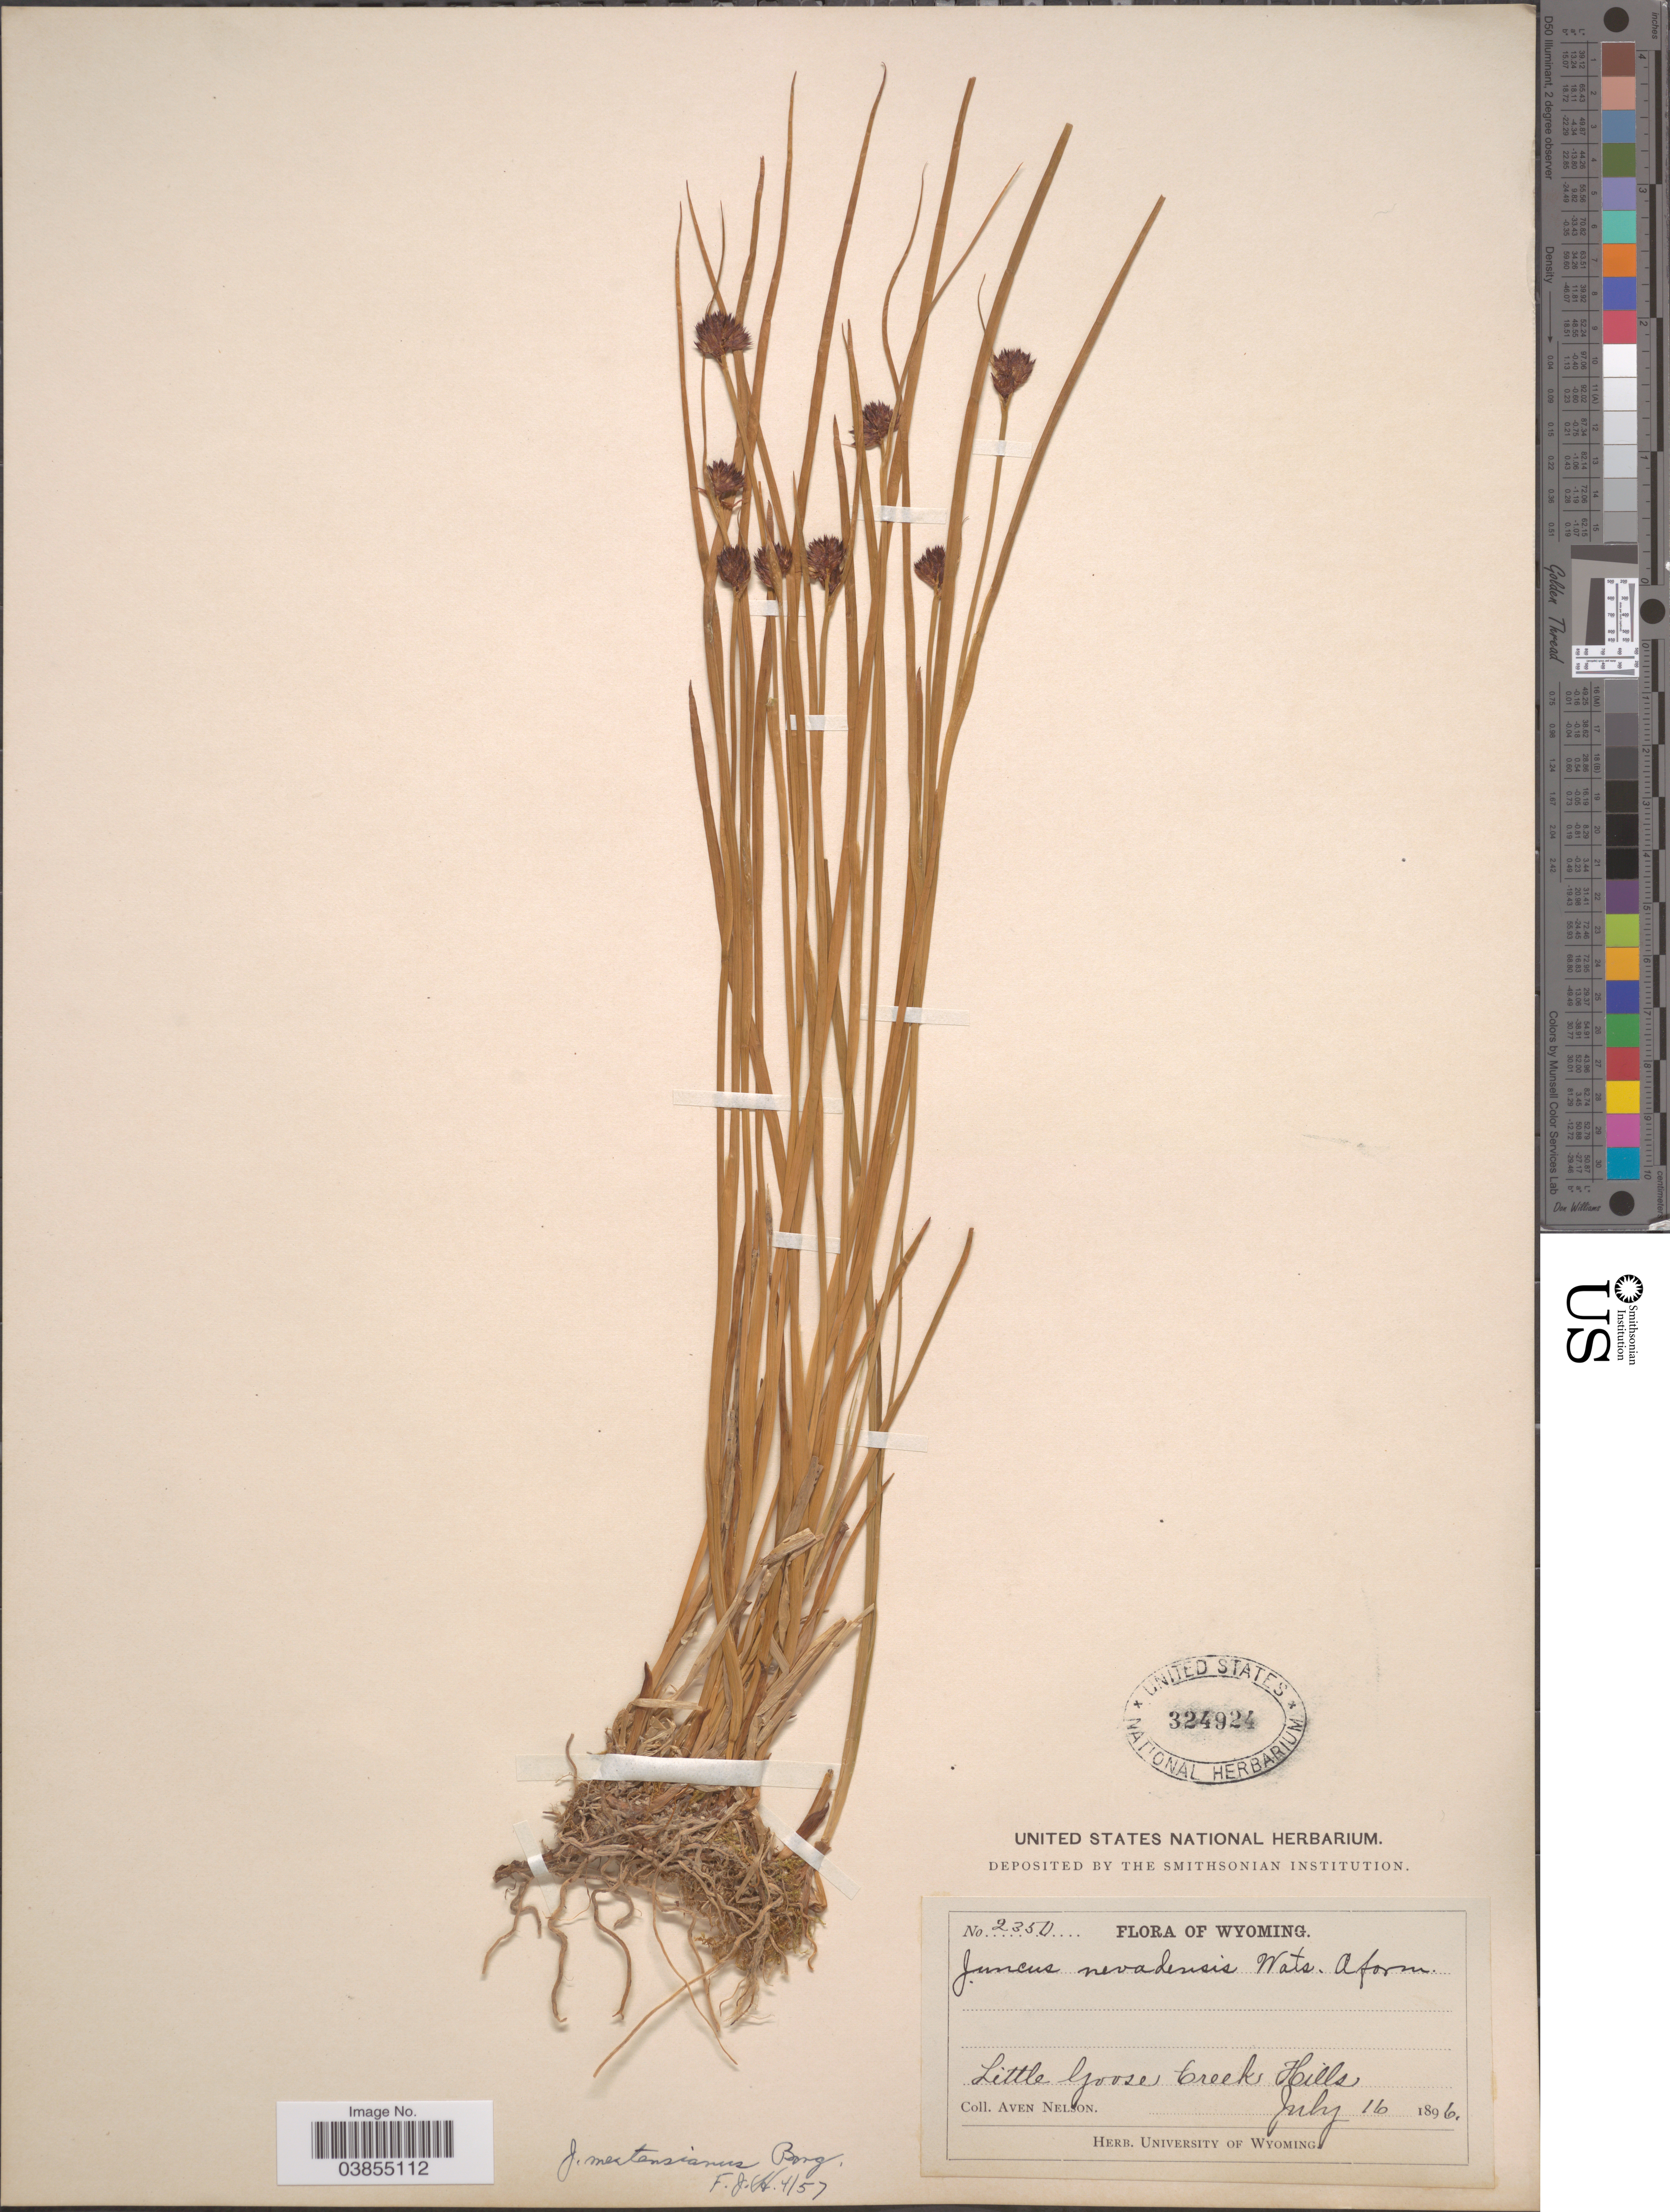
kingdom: Plantae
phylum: Tracheophyta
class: Liliopsida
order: Poales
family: Juncaceae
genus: Juncus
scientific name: Juncus mertensianus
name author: Bong.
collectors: A. Nelson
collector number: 2350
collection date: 1896-07-16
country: United States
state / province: Wyoming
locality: Little Goose Creek Hills.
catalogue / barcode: US 324924